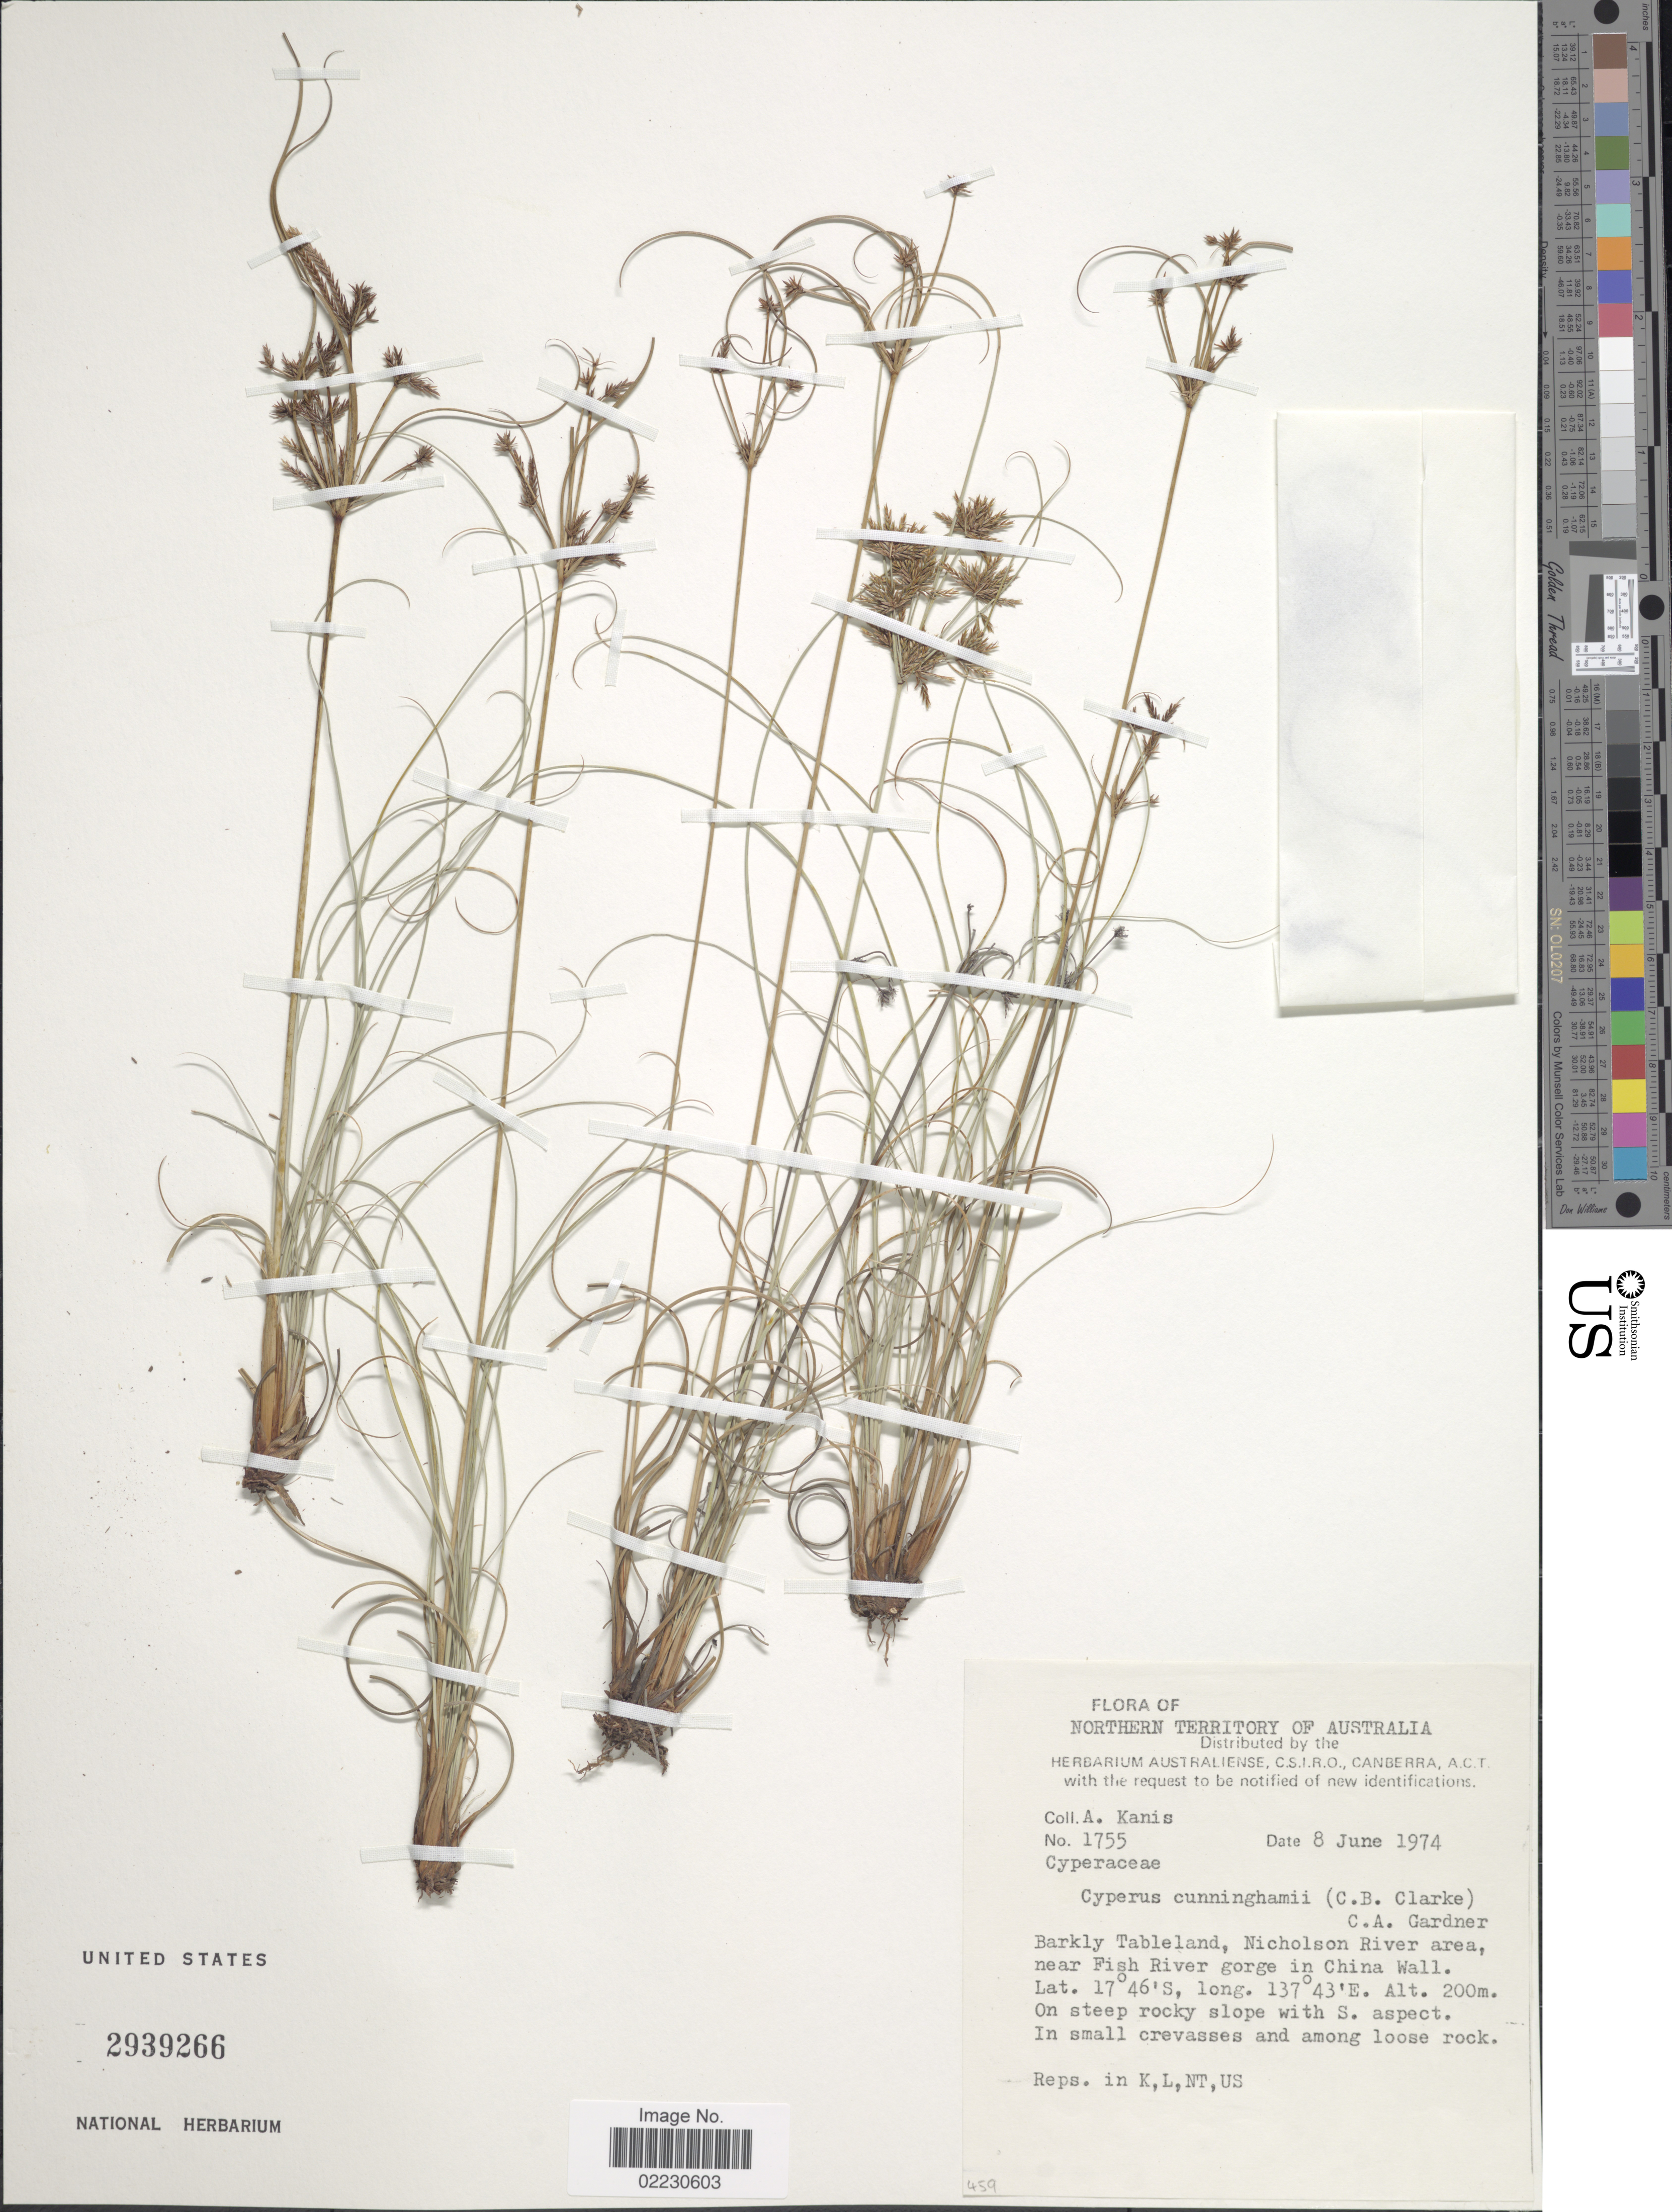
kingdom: Plantae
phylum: Tracheophyta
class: Liliopsida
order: Poales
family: Cyperaceae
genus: Cyperus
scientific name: Cyperus cunninghamii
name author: (C.B. Clarke) C.A. Gardner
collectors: A. Kanis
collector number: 1755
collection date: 1974-06-08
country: Australia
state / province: Northern Territory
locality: Barkly Tableland, Nicholson River Area, near Fish River gorge in China Wall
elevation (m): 200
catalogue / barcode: US 2939266